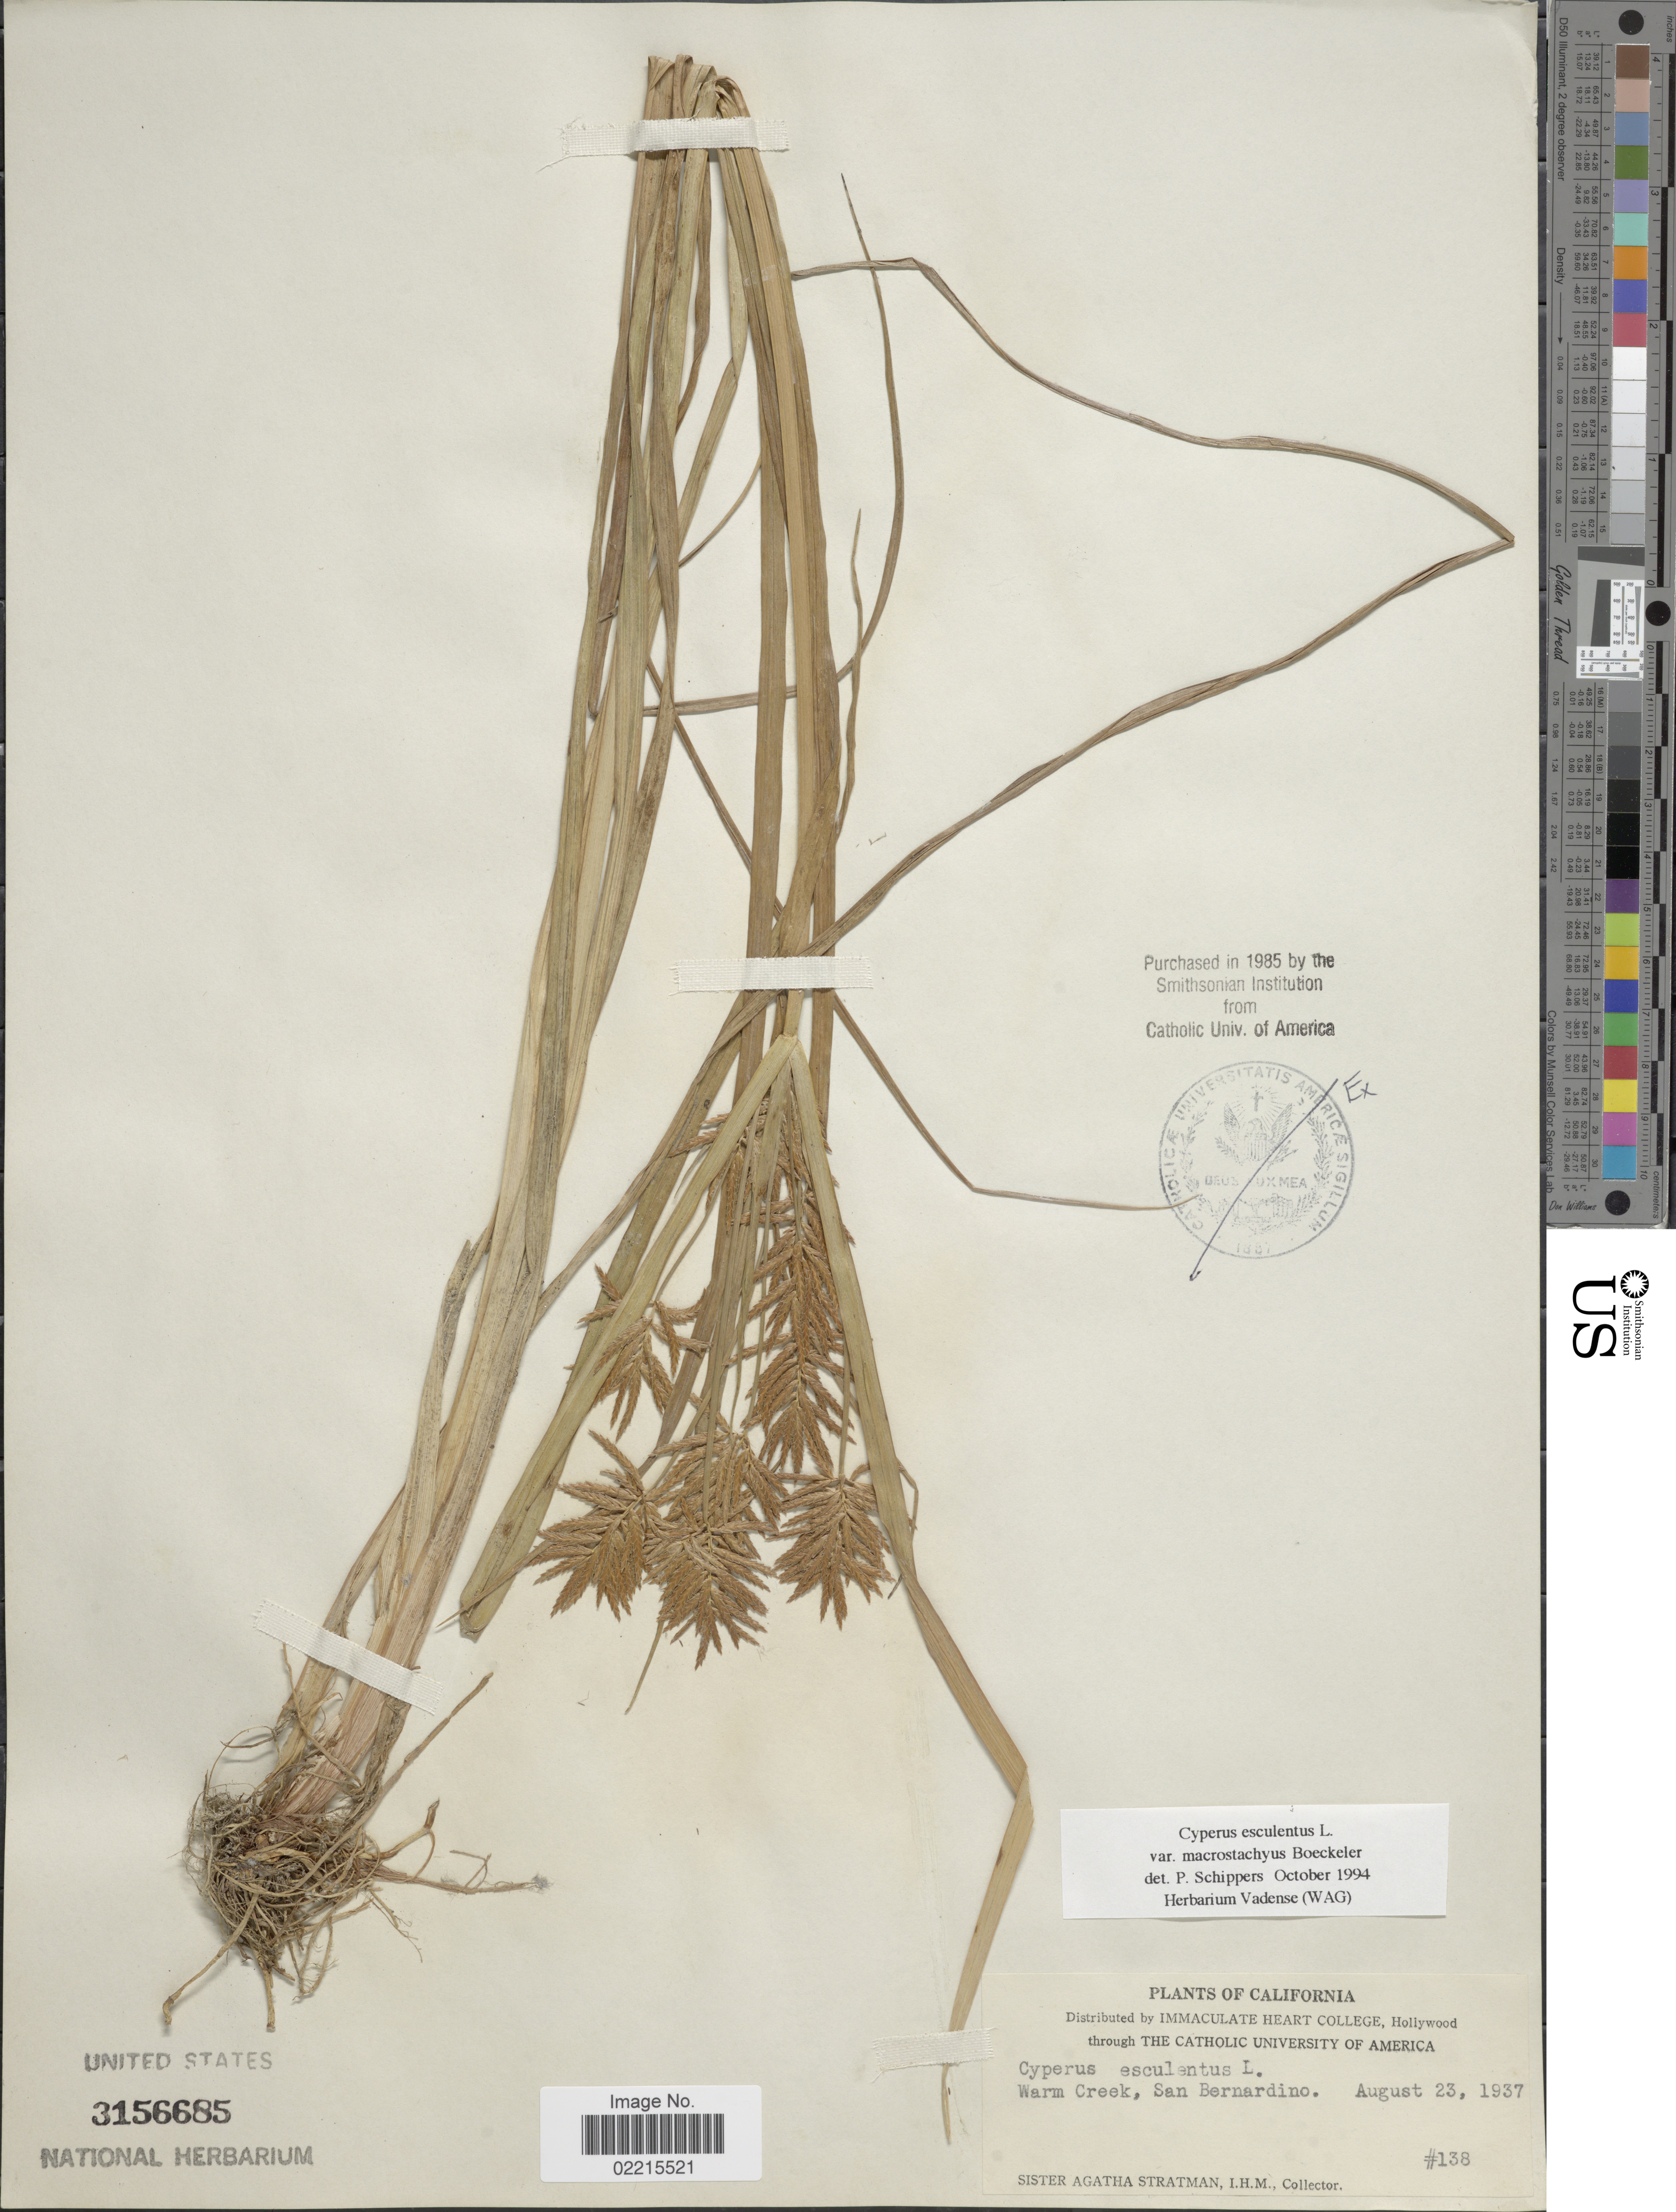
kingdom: Plantae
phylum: Tracheophyta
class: Liliopsida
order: Poales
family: Cyperaceae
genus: Cyperus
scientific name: Cyperus esculentus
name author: L.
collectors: A. Stratman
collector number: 138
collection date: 1937-08-23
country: United States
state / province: California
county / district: San Bernardino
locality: Warm Creek, San Bernardino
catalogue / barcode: US 3156685